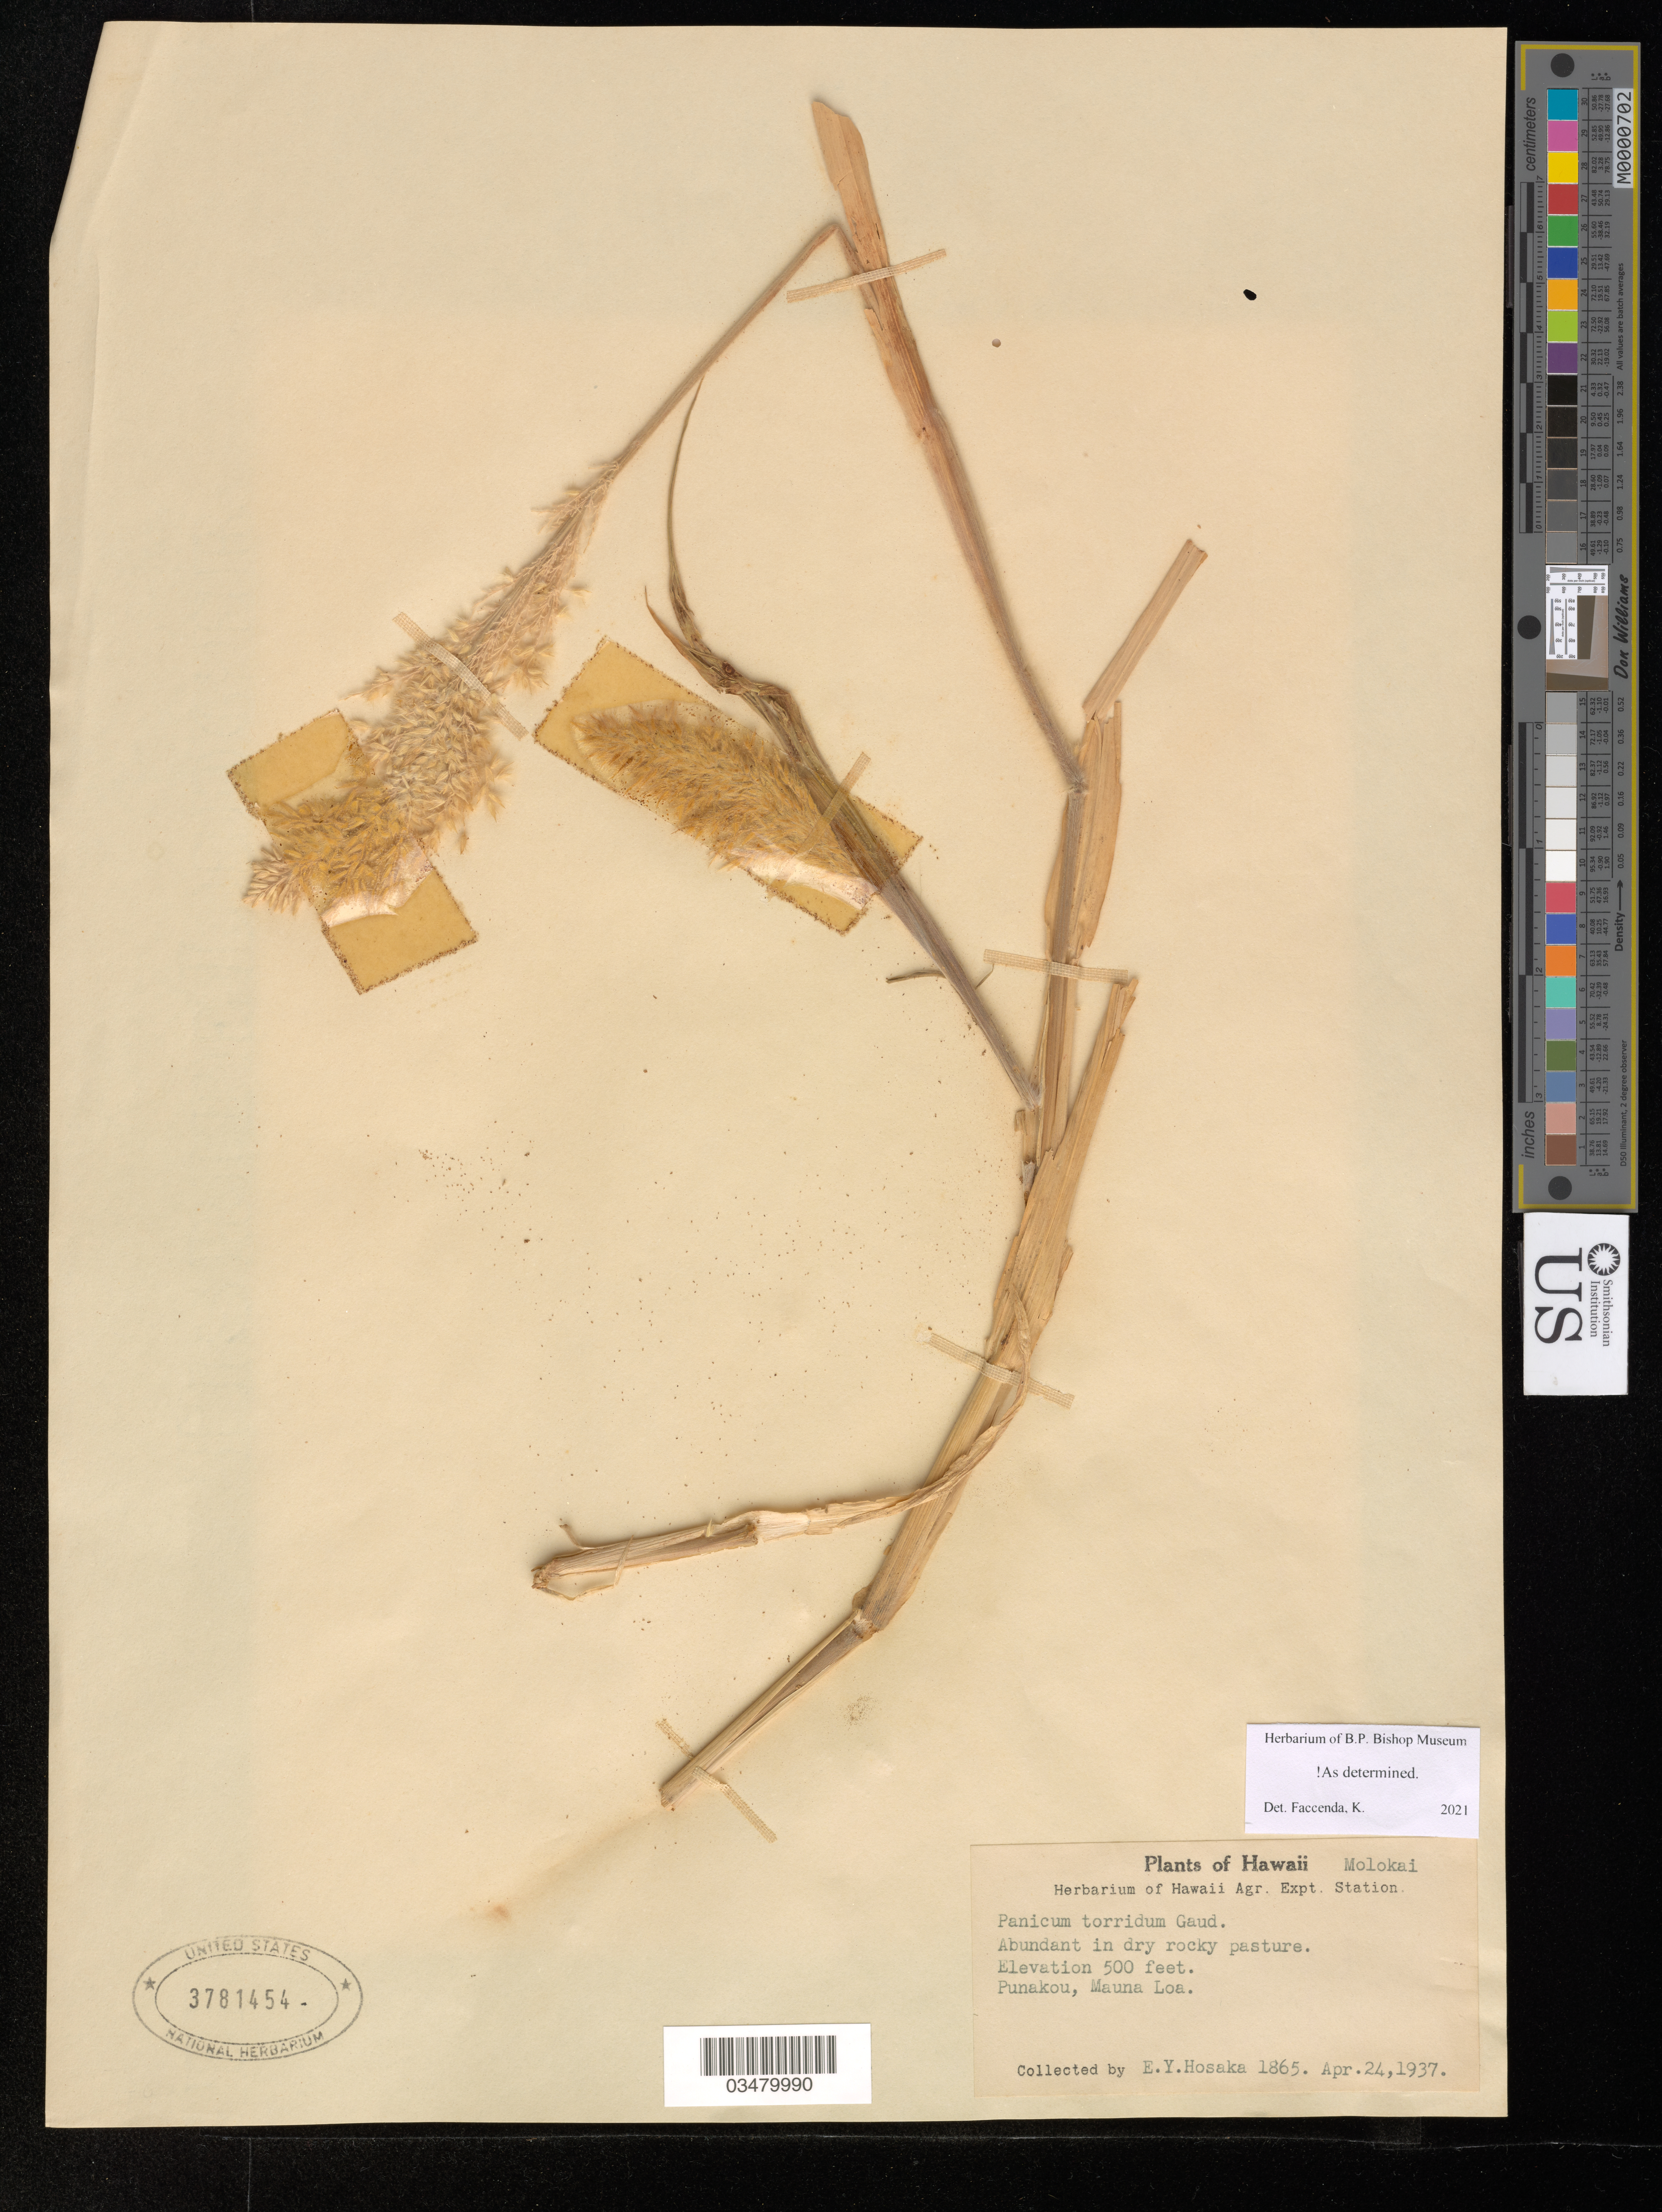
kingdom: Plantae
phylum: Tracheophyta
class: Liliopsida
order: Poales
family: Poaceae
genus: Panicum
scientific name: Panicum torridum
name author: Gaudich.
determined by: Faccenda, K.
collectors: E. Y. Hosaka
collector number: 1865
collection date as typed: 24 Apr 1937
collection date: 1937-04-24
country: United States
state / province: Hawaii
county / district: Maui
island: Moloka'i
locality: Punakou, Maunaloa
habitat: Dry, rocky pasture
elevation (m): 152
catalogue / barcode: US 3781454